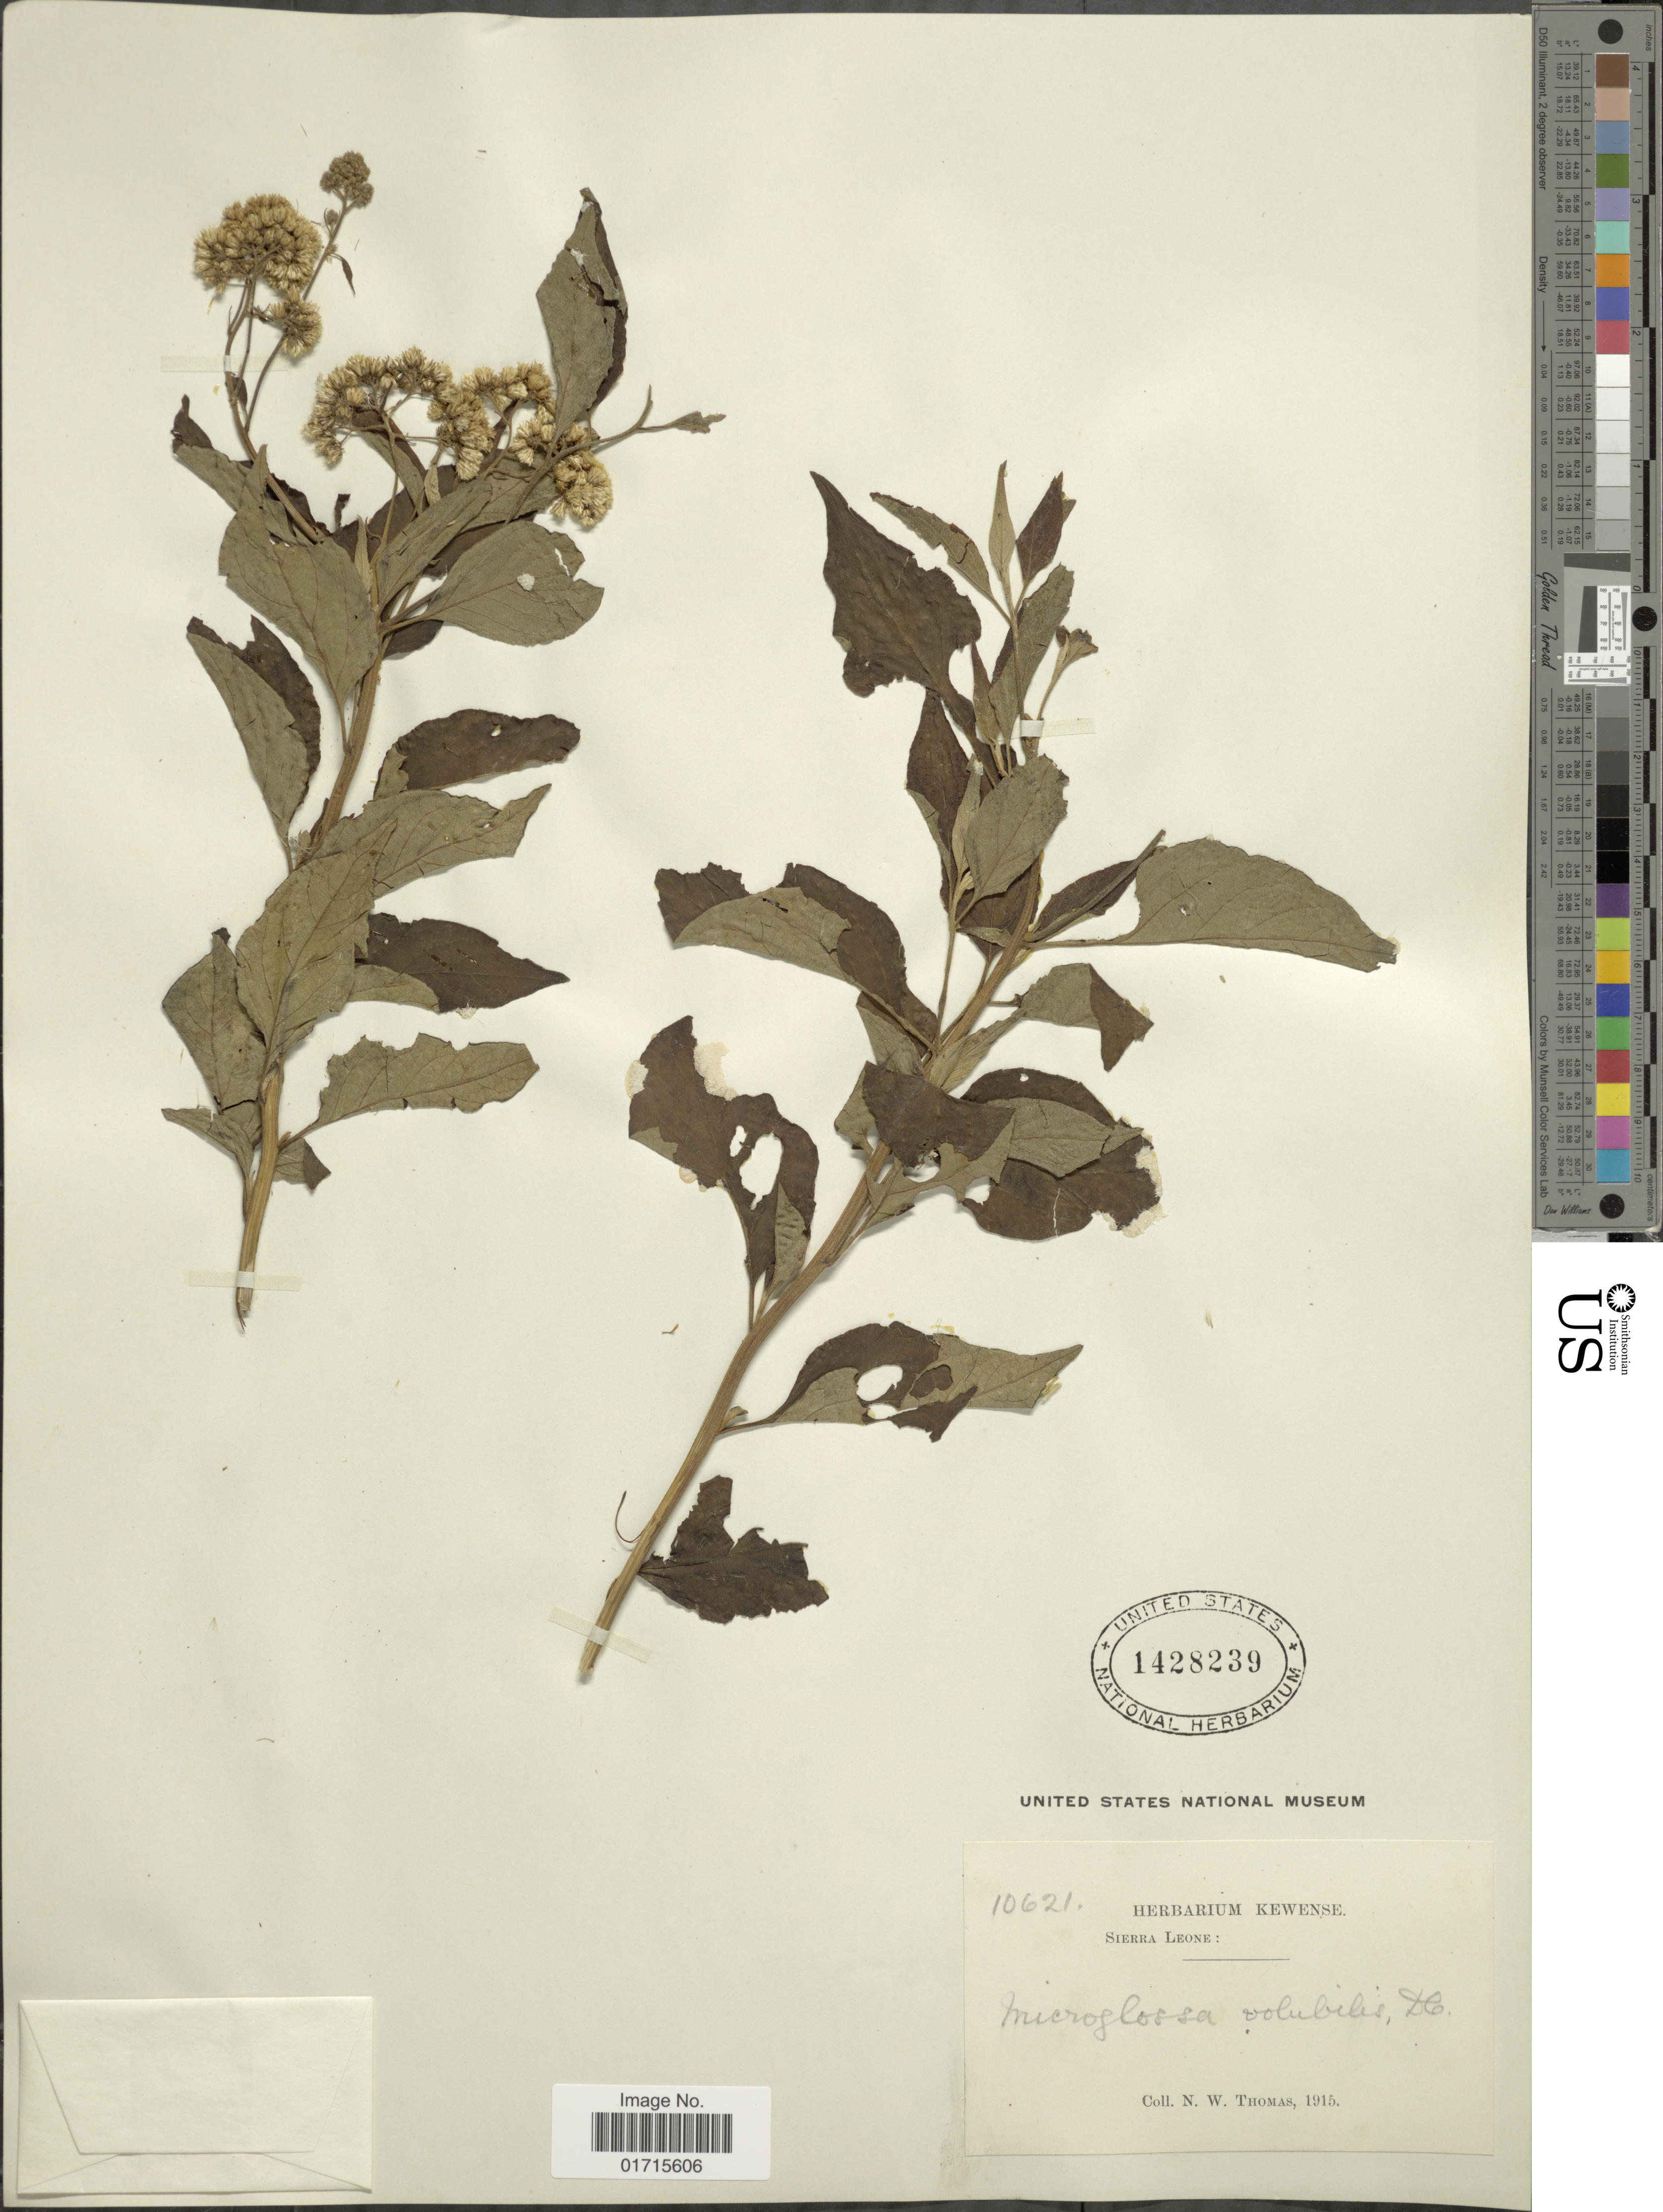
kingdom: Plantae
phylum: Tracheophyta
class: Magnoliopsida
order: Asterales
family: Asteraceae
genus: Microglossa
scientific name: Microglossa volubilis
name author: DC.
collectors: N. Thomas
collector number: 10621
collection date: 1915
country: Sierra Leone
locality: Sierra Leone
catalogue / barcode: US 1428239